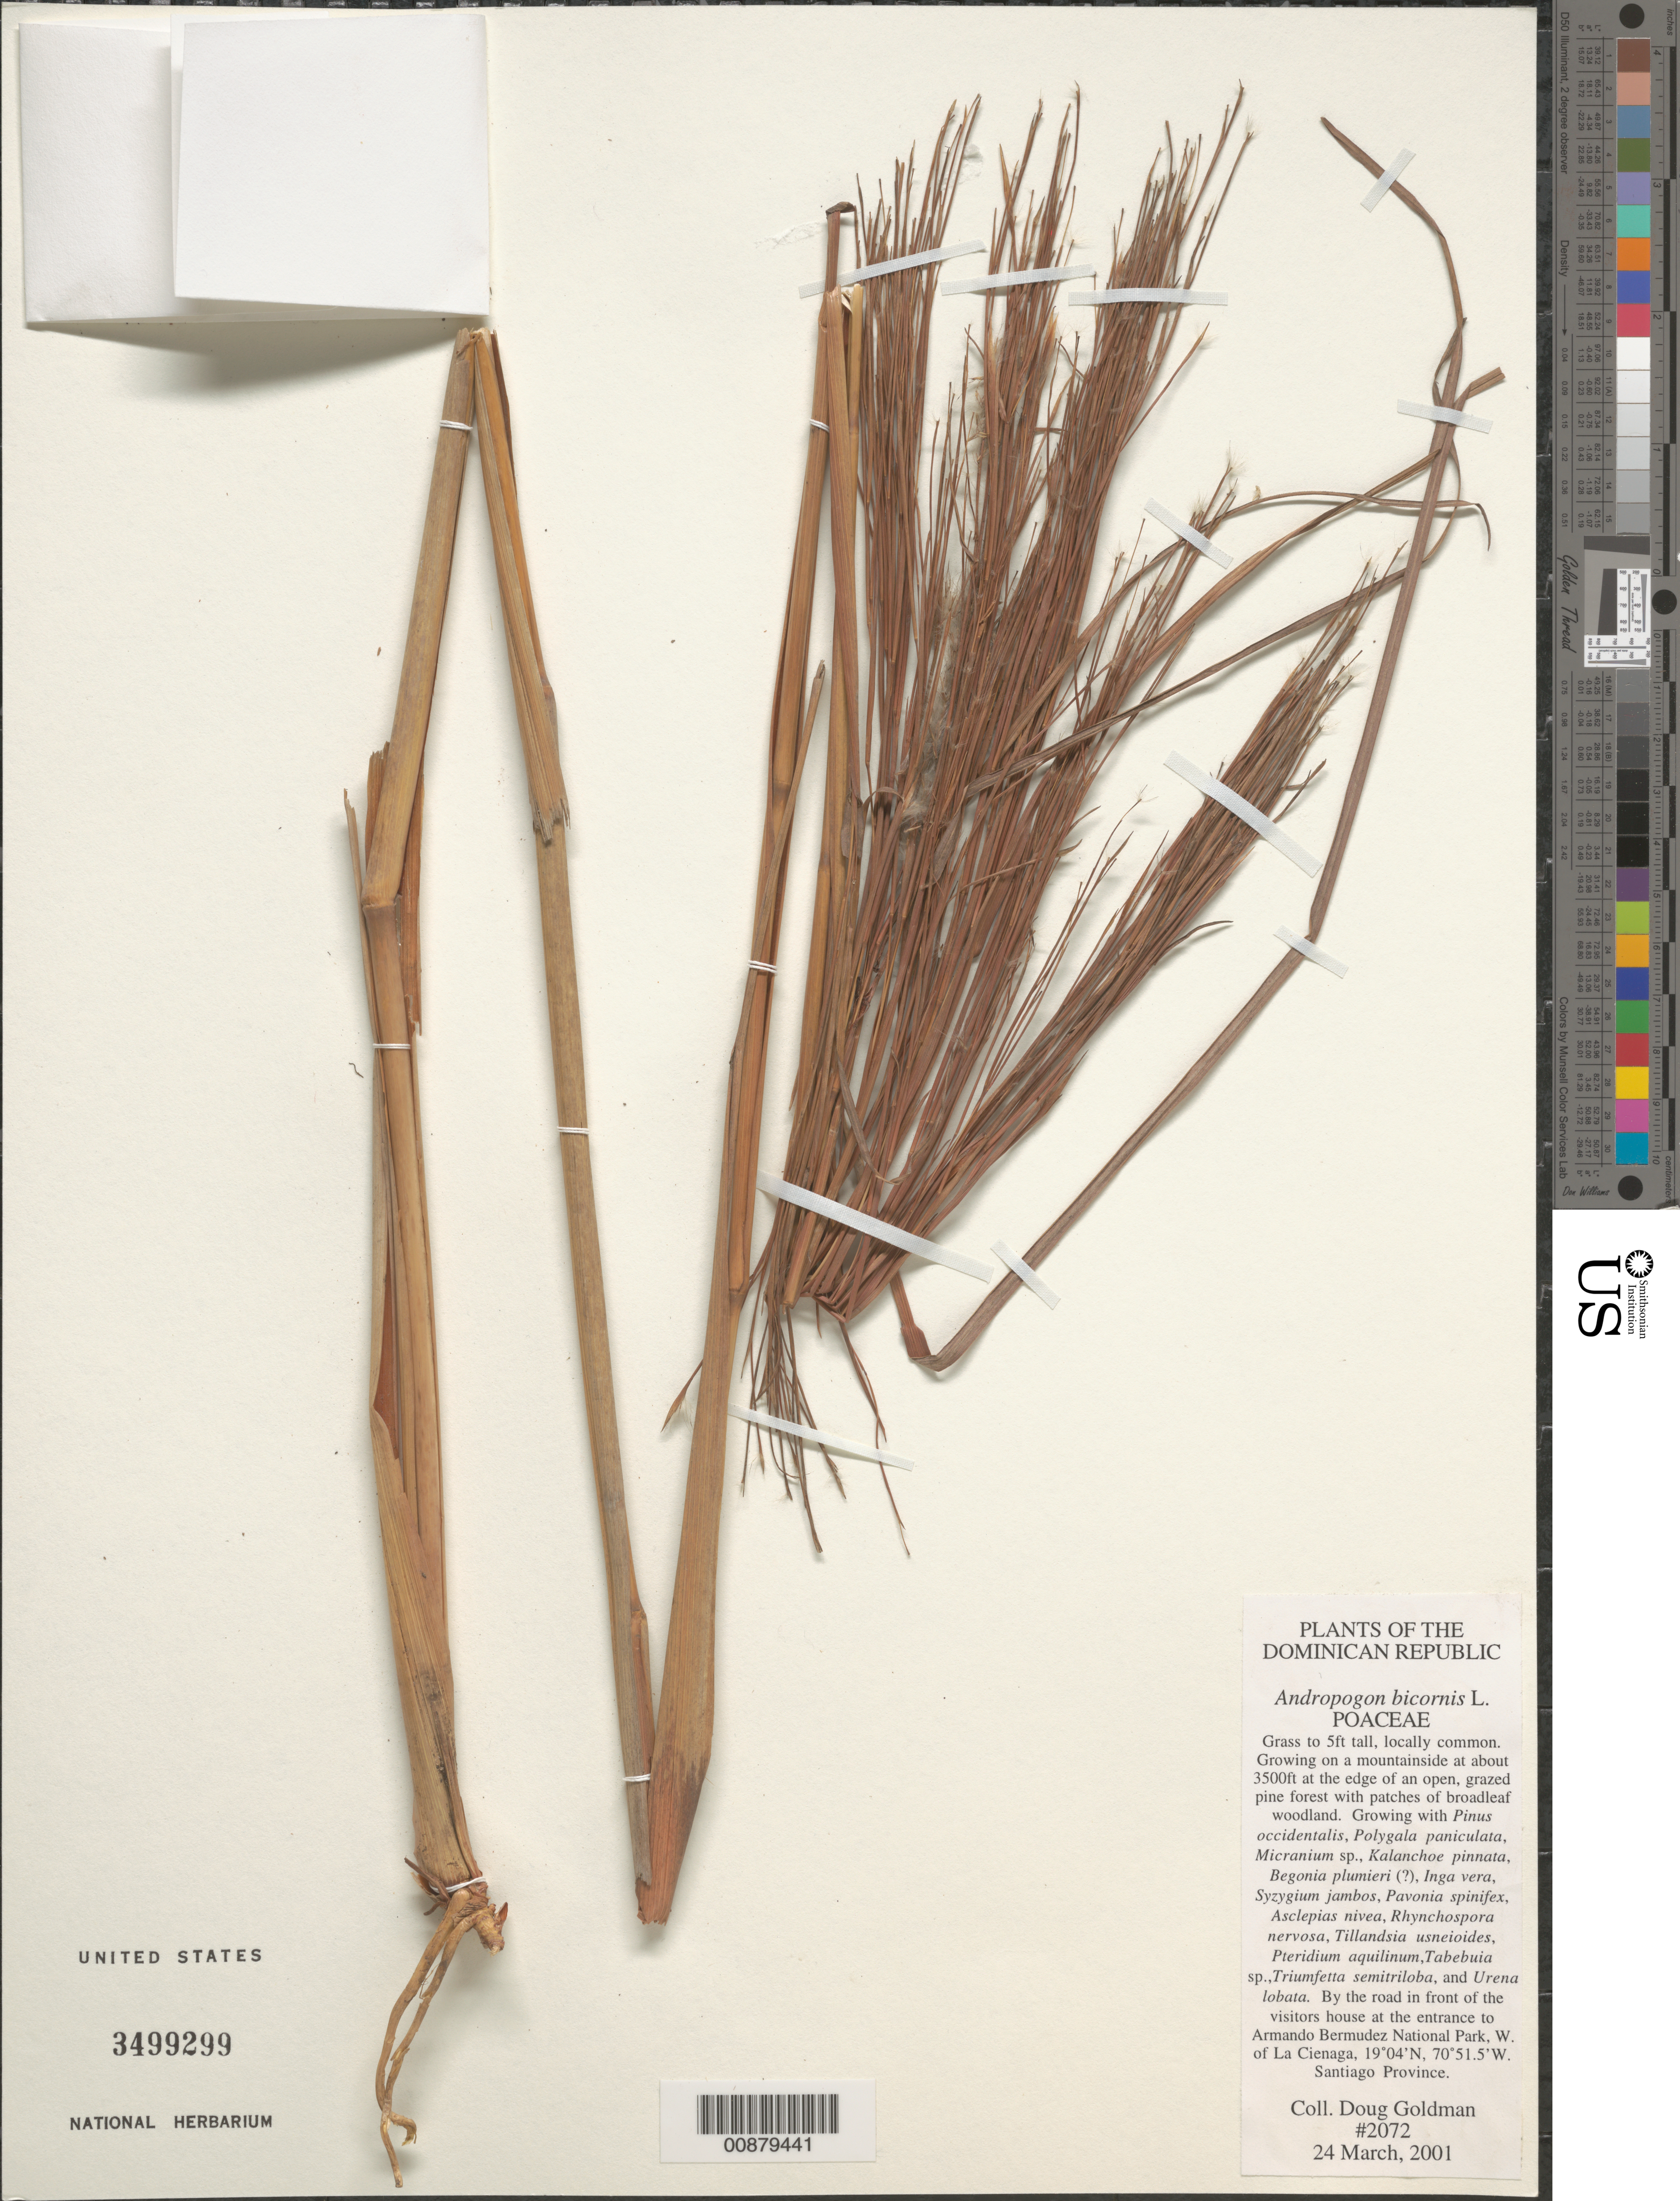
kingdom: Plantae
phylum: Tracheophyta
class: Liliopsida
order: Poales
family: Poaceae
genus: Andropogon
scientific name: Andropogon bicornis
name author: L.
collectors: D. H. Goldman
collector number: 2072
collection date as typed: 24 Mar 2001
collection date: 2001-03-24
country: Dominican Republic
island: Hispaniola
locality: Santiago Province: Armando Bermudez National Park, W of La Cienaga.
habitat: Growing on a mountainside at edge of an open grazed pine forest with patches of broadleaf woodland.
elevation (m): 1067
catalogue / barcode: US 3499299